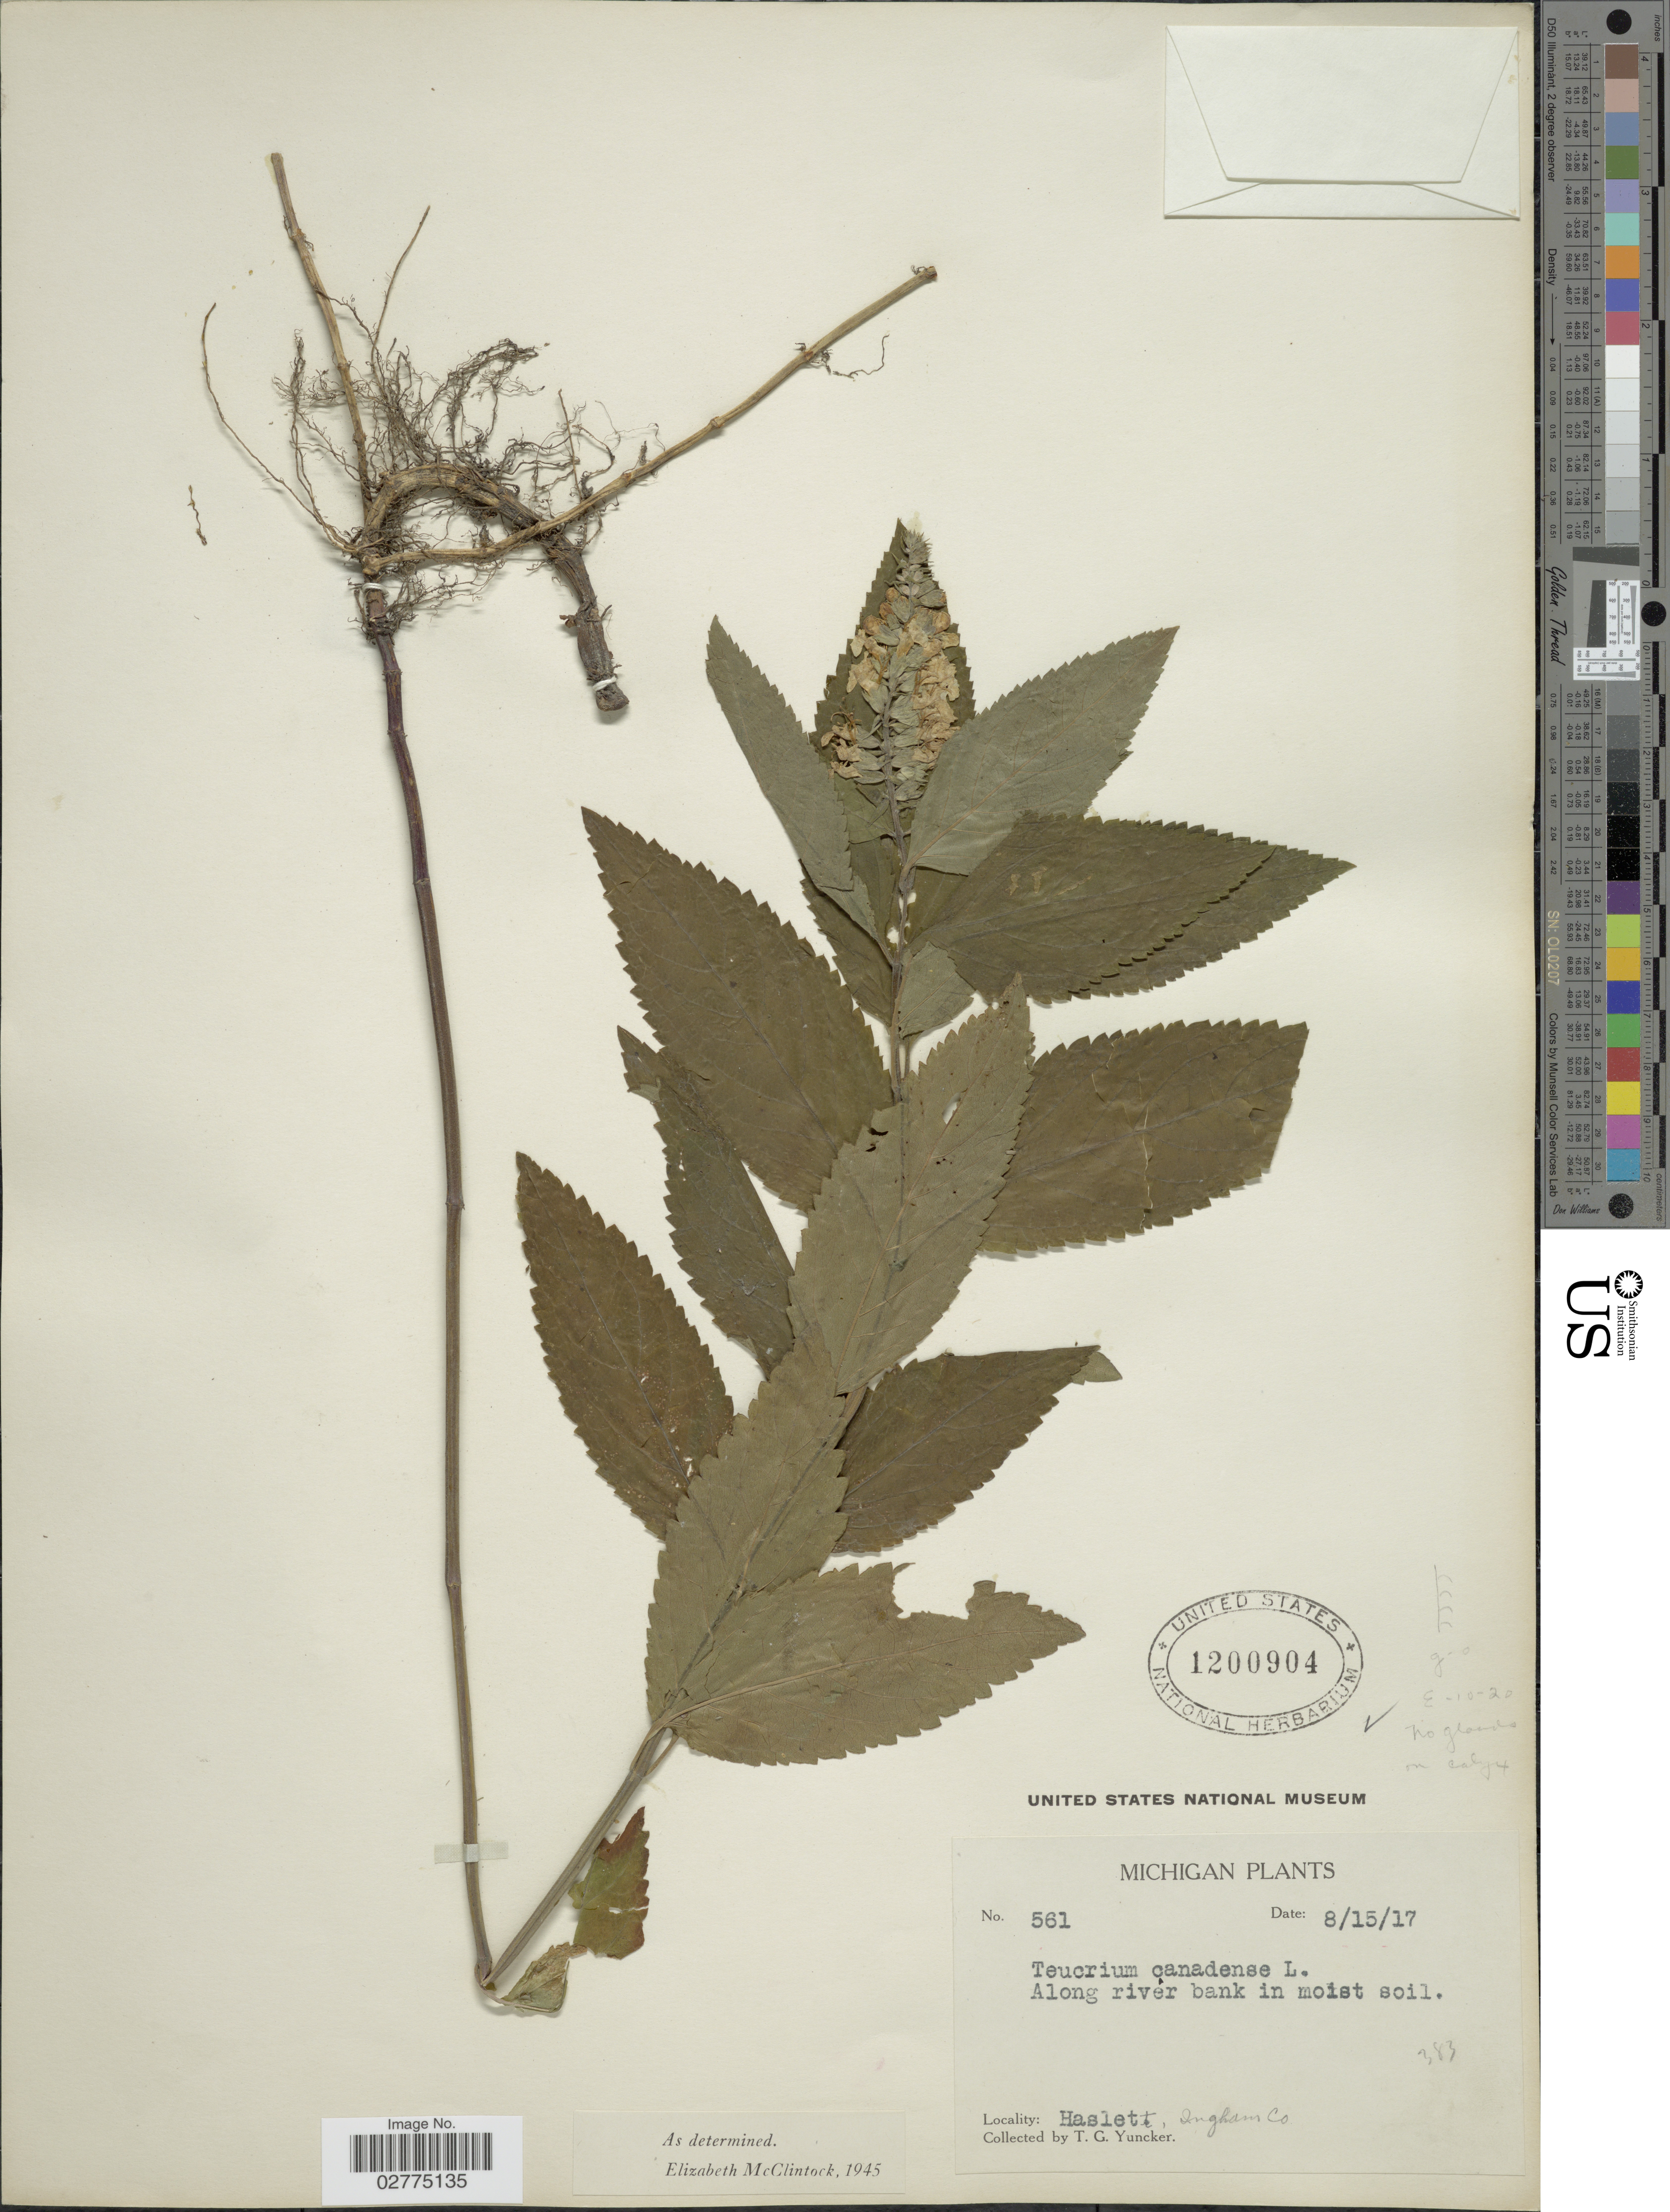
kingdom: Plantae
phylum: Tracheophyta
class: Magnoliopsida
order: Lamiales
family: Lamiaceae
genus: Teucrium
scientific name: Teucrium canadense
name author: L.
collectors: T. G. Yuncker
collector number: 561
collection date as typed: Transcribed d/m/y: 15/8/17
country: United States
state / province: Michigan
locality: Along river bank in moist soil, Haslett, Ingham Co.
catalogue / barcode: US 1200904